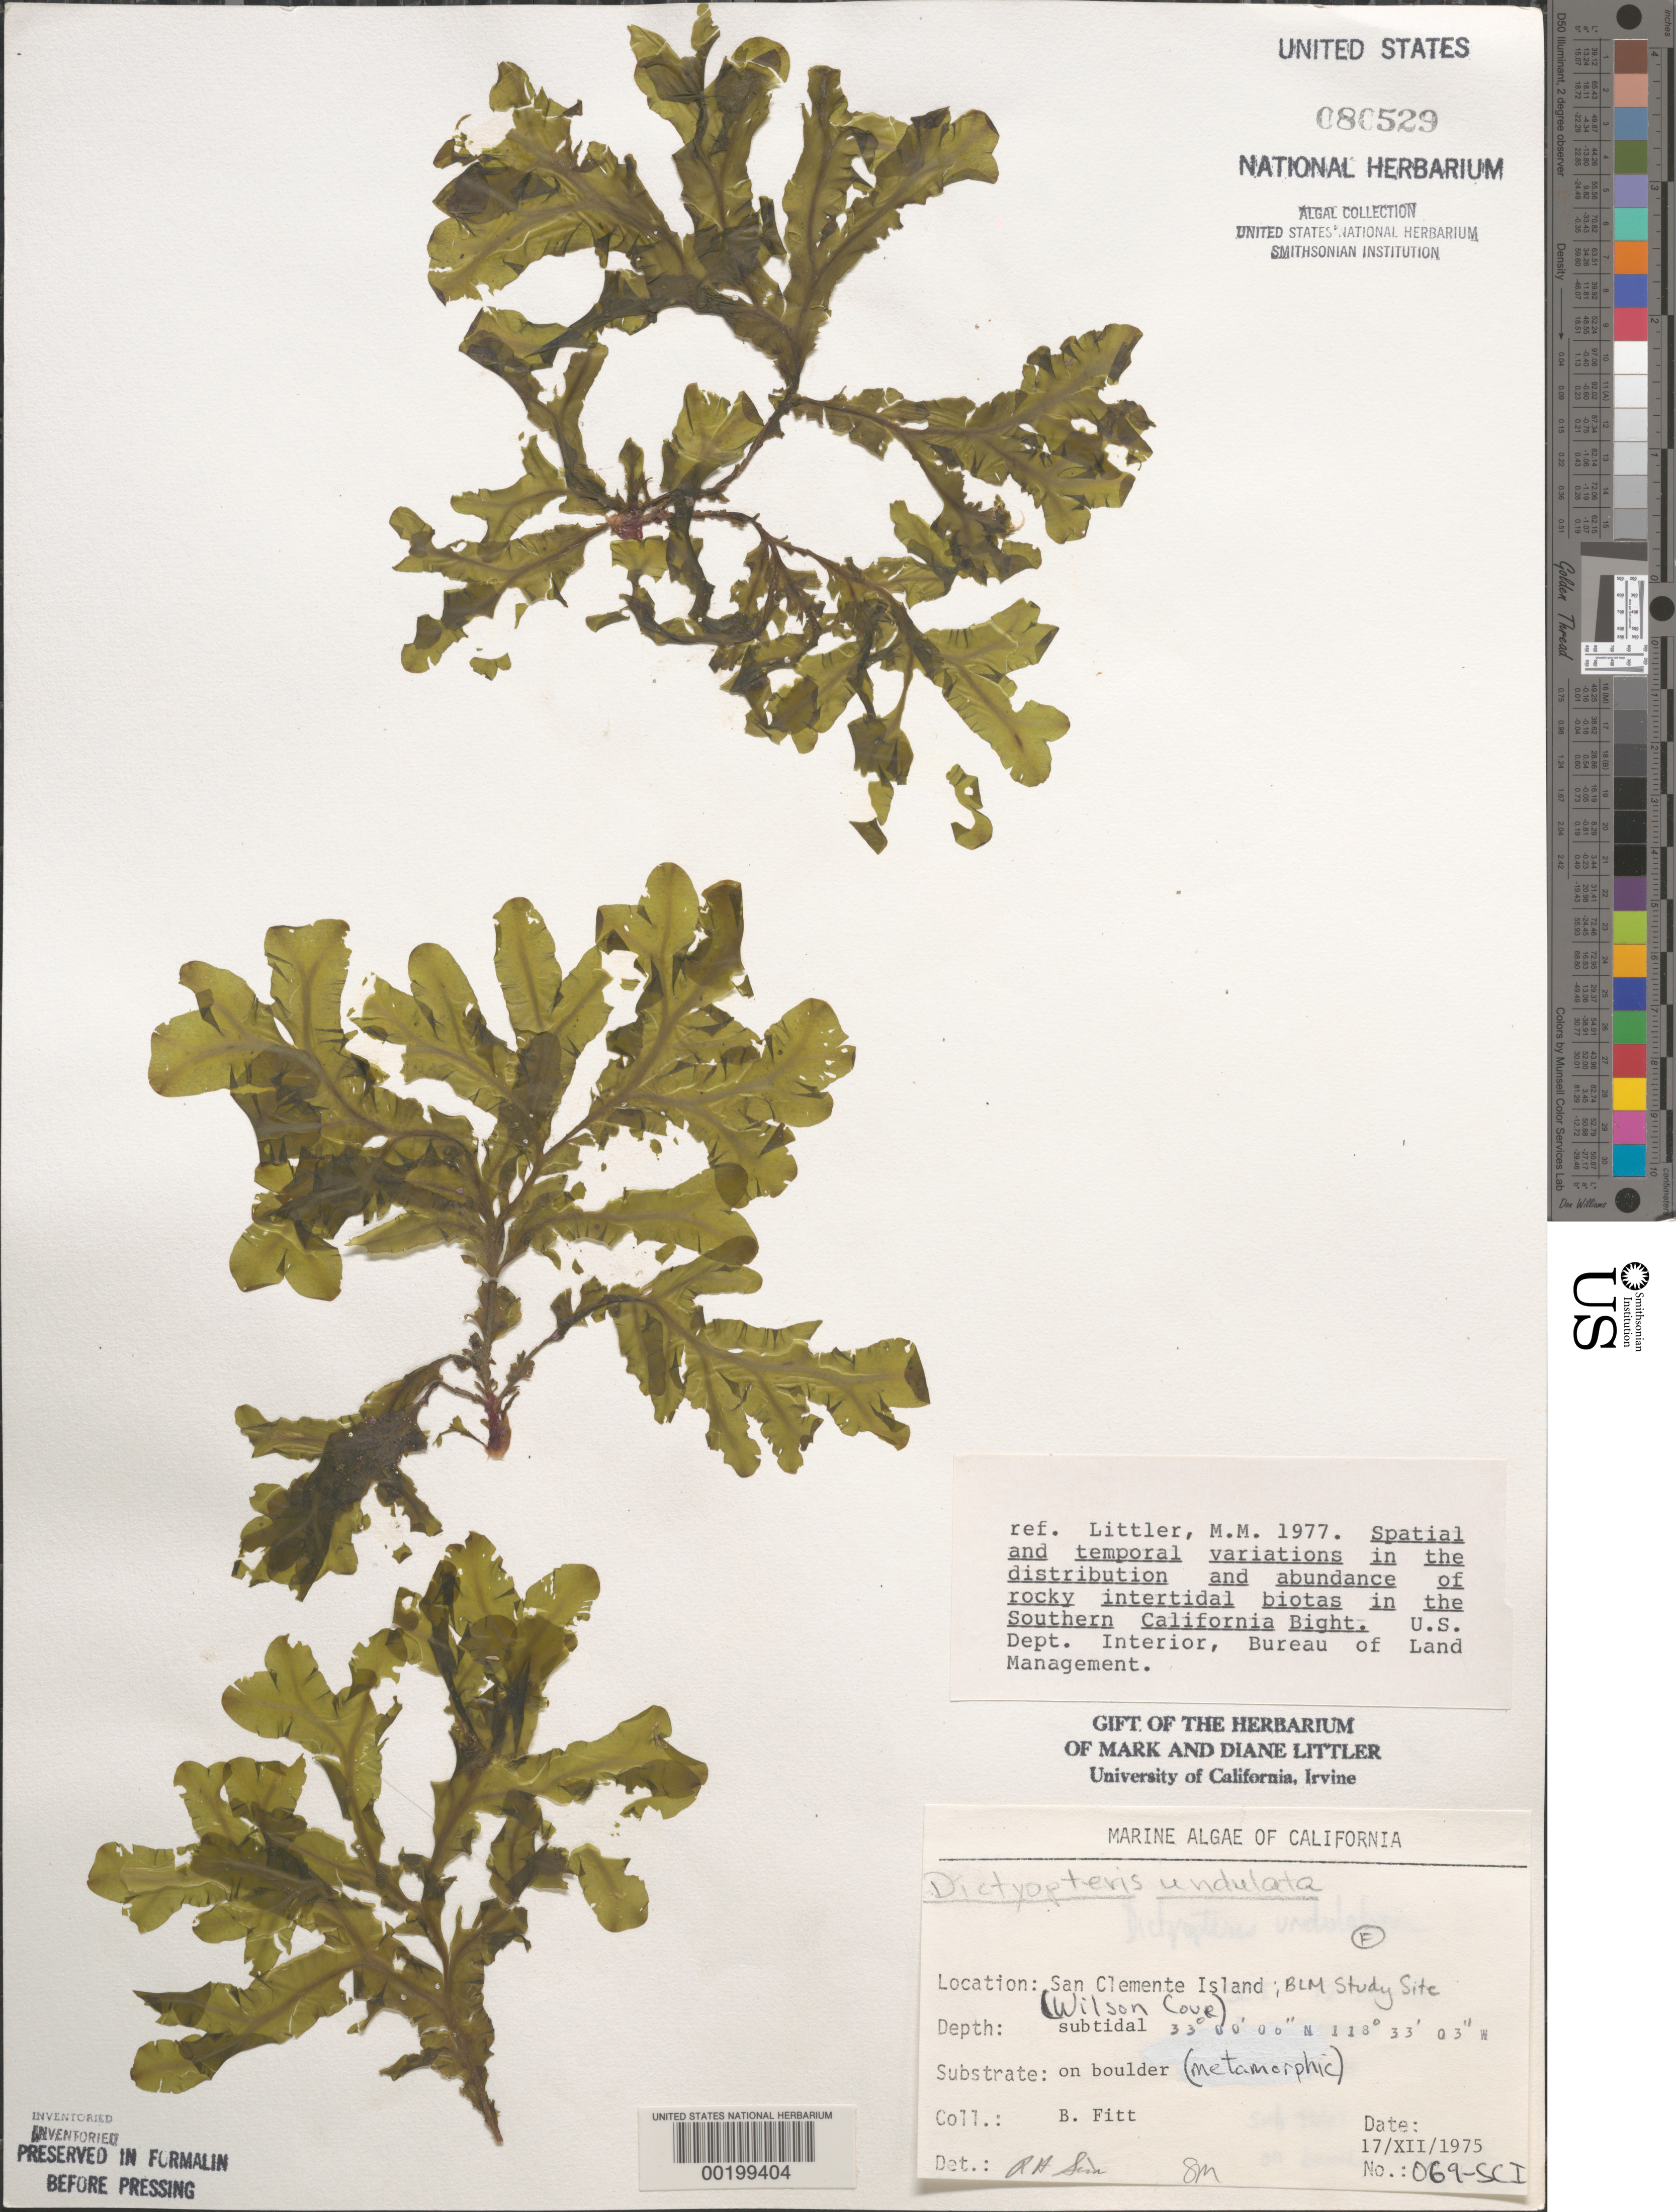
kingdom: Chromista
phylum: Ochrophyta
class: Phaeophyceae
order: Dictyotales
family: Dictyotaceae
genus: Dictyopteris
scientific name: Dictyopteris undulata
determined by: Sims, Robert H.; Murray, S. N.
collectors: W. Fitt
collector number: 069-SCI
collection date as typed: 17 Dec 1975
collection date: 1975-12-17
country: United States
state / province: California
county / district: Los Angeles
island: San Clemente Island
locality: Wilson Cove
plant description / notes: BLM-SOCALBIGHT Rocky Intertidal Survey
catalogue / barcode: US 80529